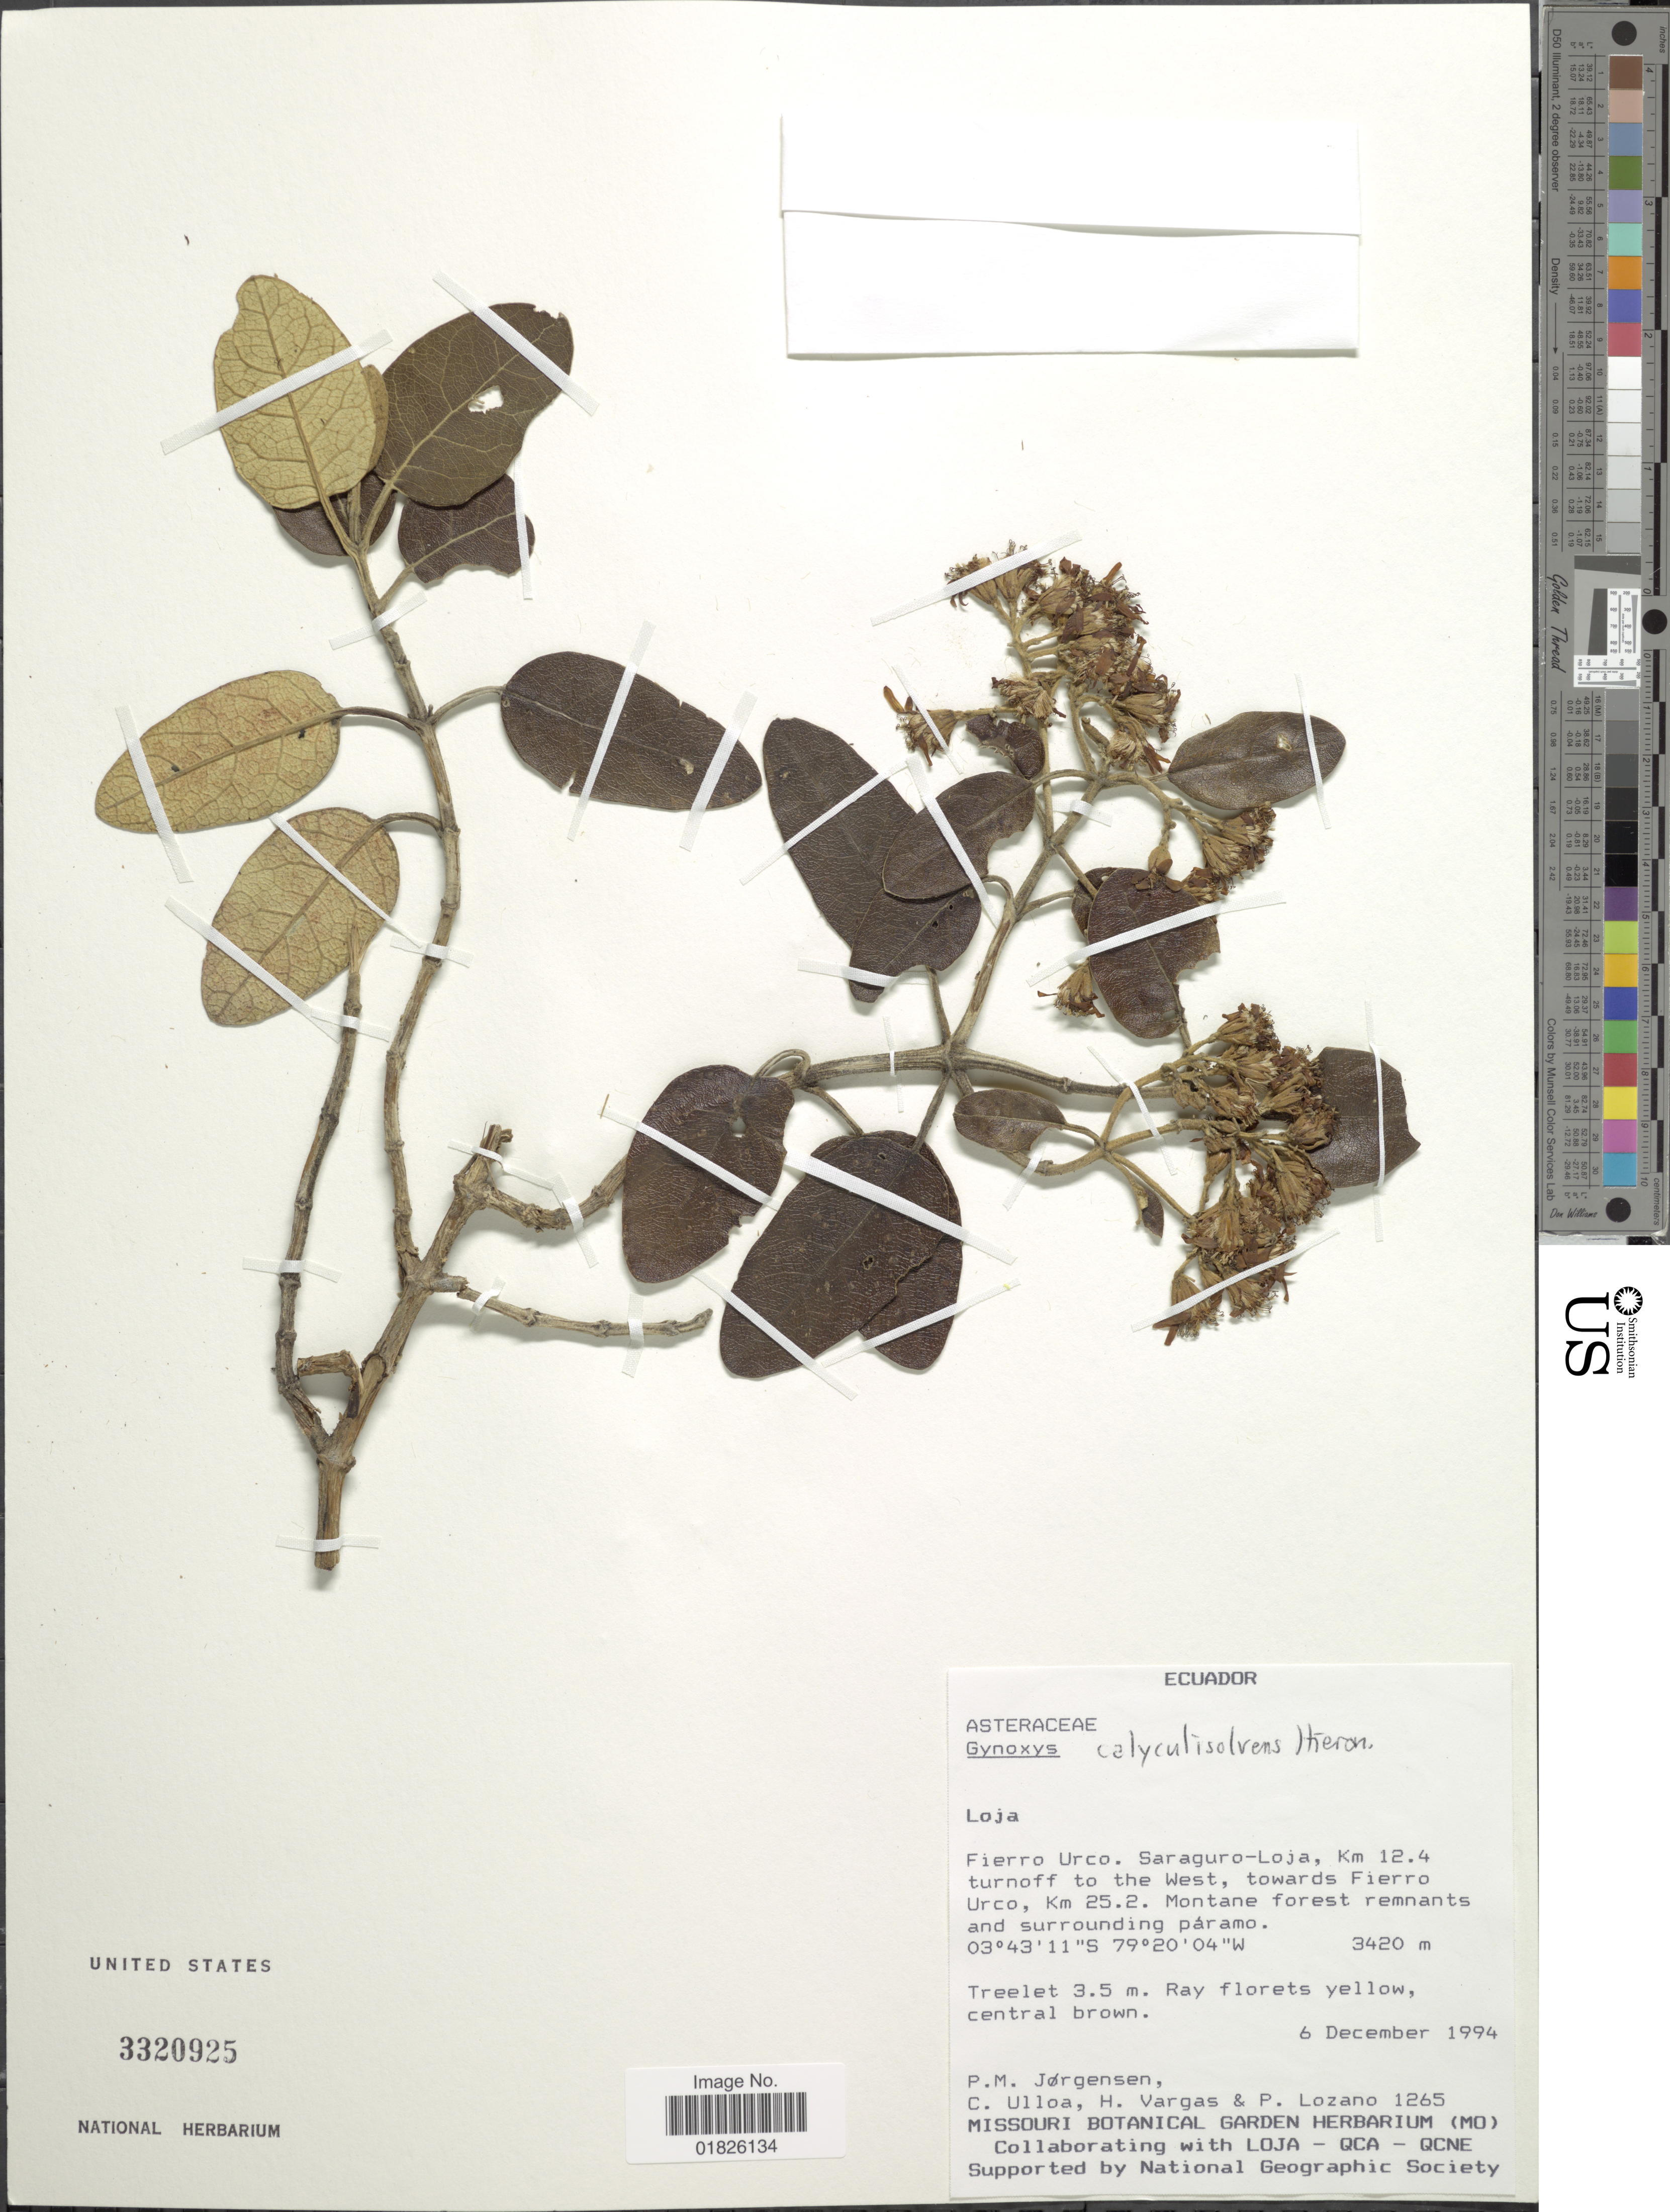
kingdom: Plantae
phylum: Tracheophyta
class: Magnoliopsida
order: Asterales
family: Asteraceae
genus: Gynoxys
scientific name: Gynoxys calyculisolvens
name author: Hieron.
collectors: P. Jørgensen, C. Ulloa, H. Vargas & P. Lozano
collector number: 1265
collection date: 1994-12-06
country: Ecuador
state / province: Loja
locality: Fierro Urco. Saraguro-Loja, km 12.4 turnoff to the west, towards Fierro Urco, Km 25.2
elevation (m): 3420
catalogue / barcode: US 3320925